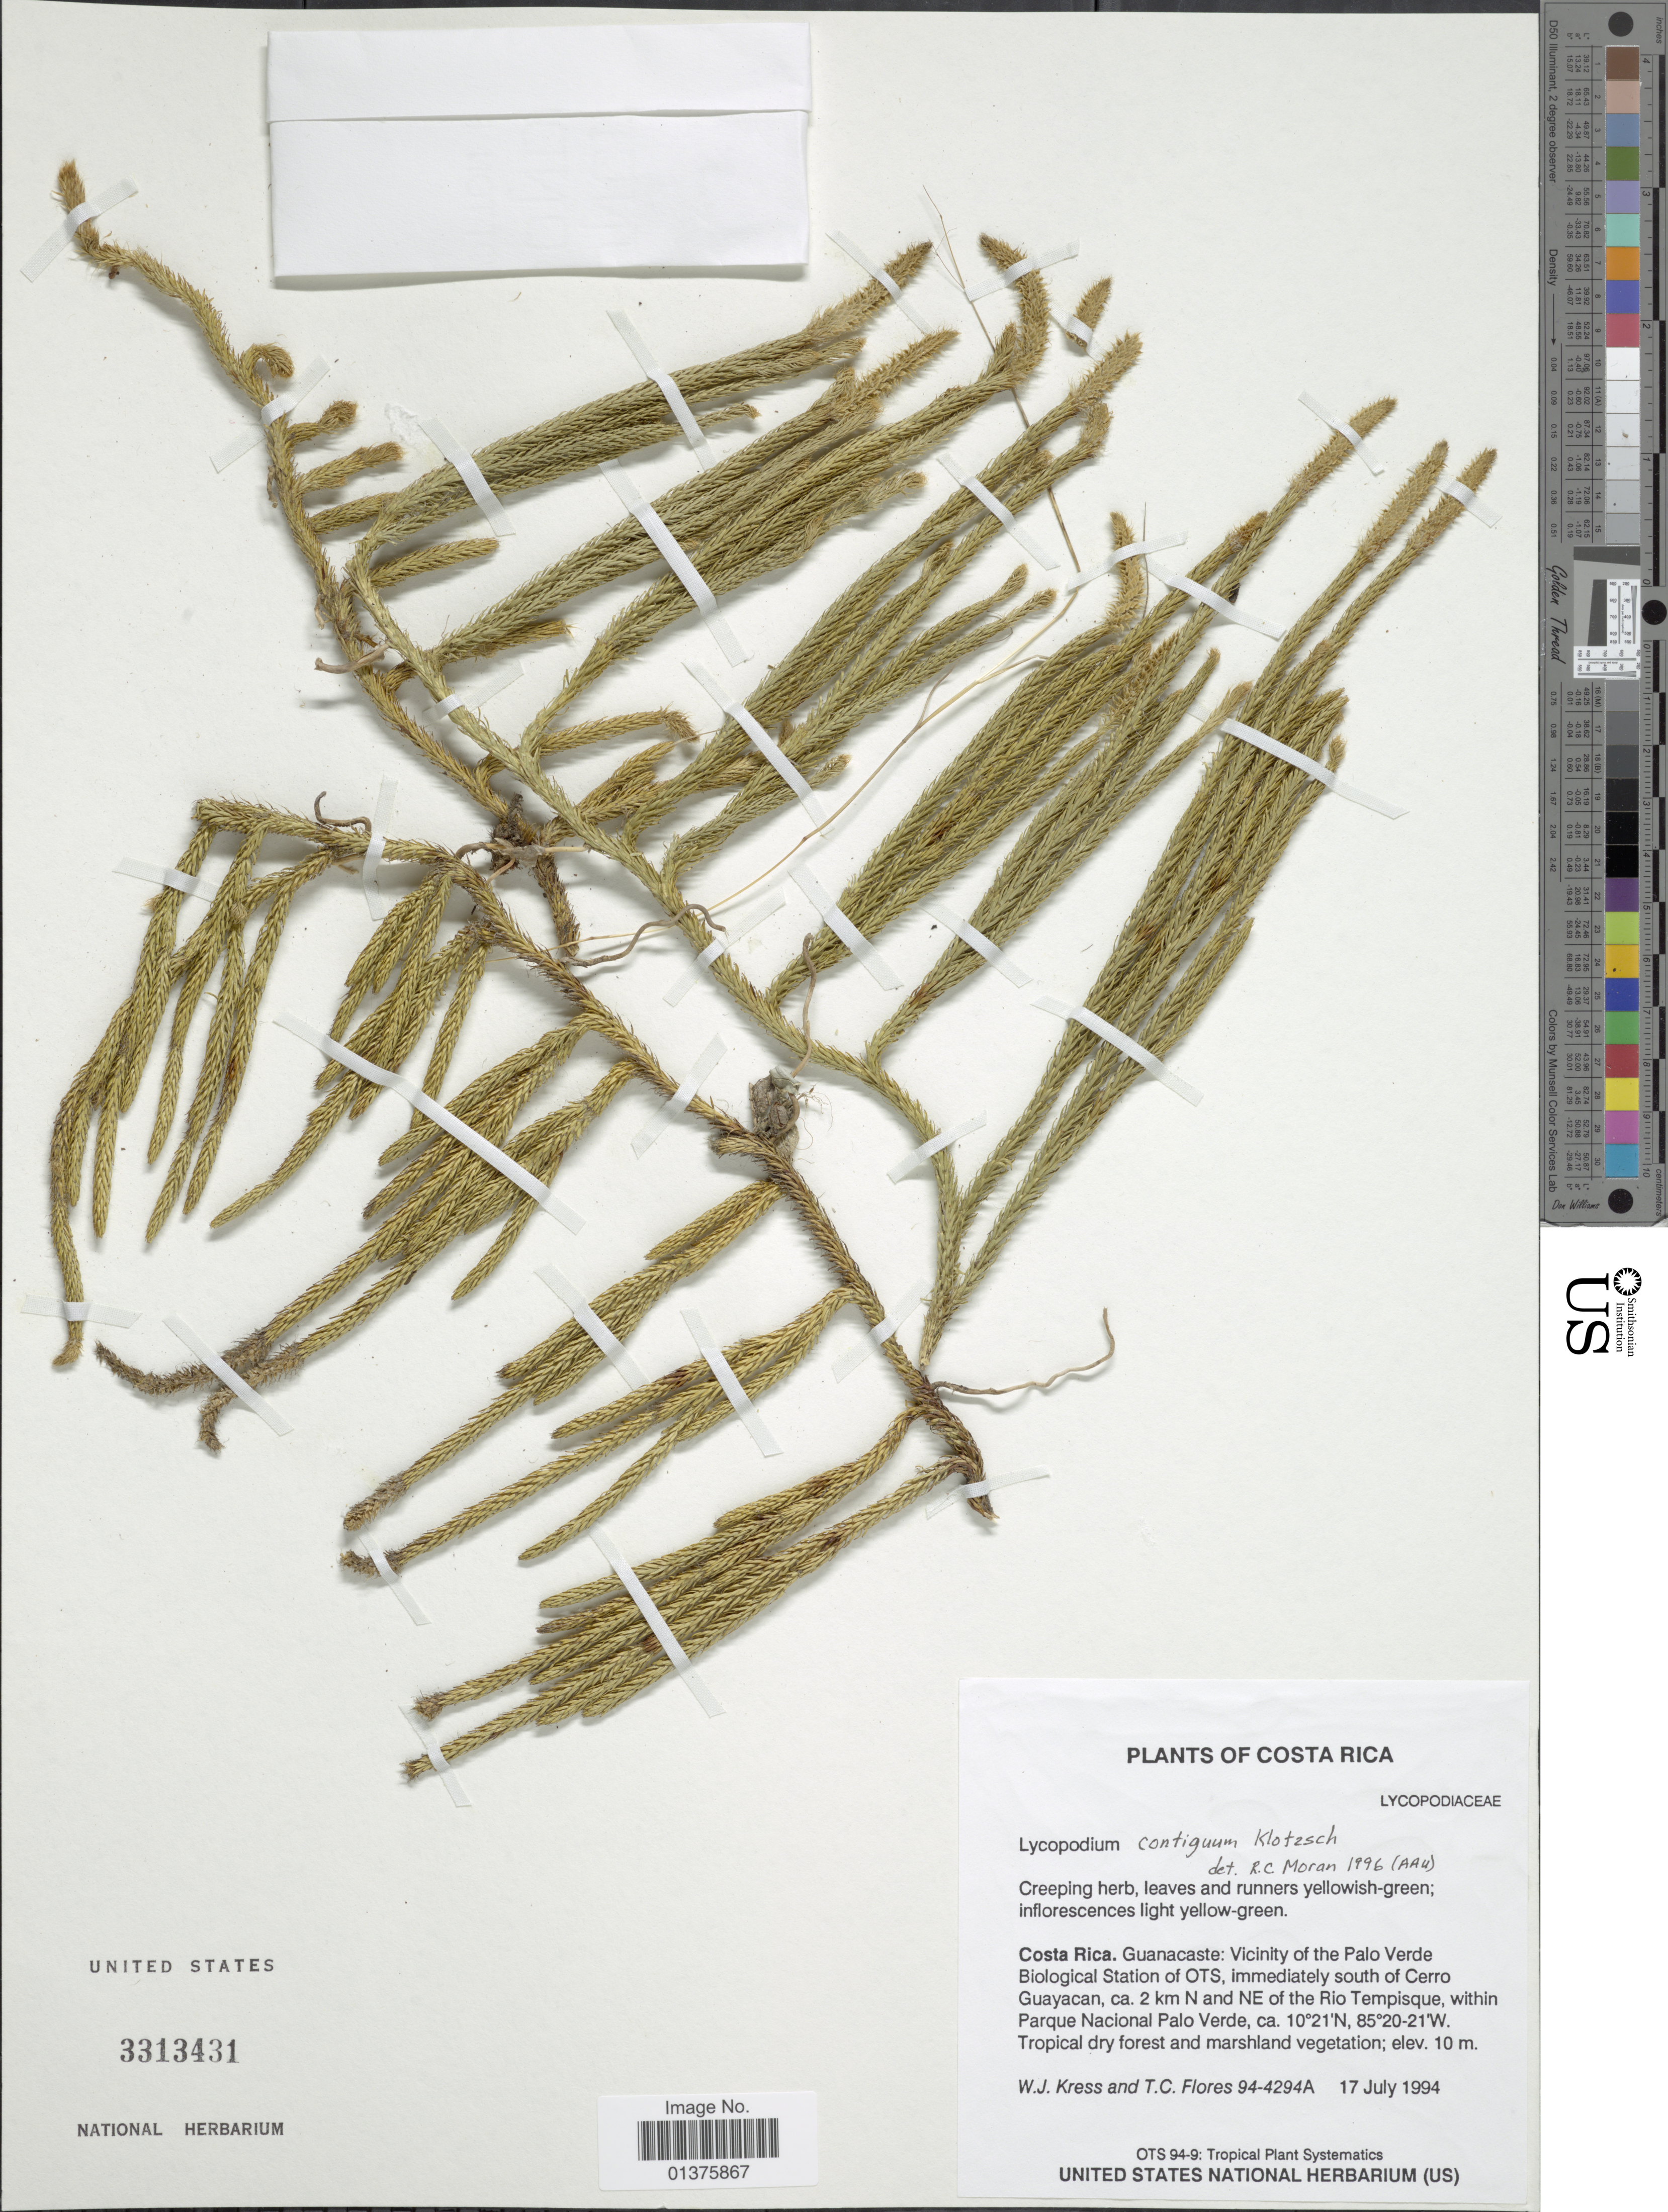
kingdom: Plantae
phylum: Tracheophyta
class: Lycopodiopsida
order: Lycopodiales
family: Lycopodiaceae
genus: Lycopodium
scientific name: Lycopodium clavatum subsp. contiguum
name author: (Klotzsch) B. Øllg.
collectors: W. J. Kress & T. C. Flores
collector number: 94-4294A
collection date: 1994-07-17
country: Costa Rica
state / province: Guanacaste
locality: Vicinity of the Palo Verde Biological station of OTS, immediately south of Cerro Guayacam, ca. 2km N and NE of the Rio Tempisque, within Parque Nacional Palo Verde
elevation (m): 10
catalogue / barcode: US 3343431